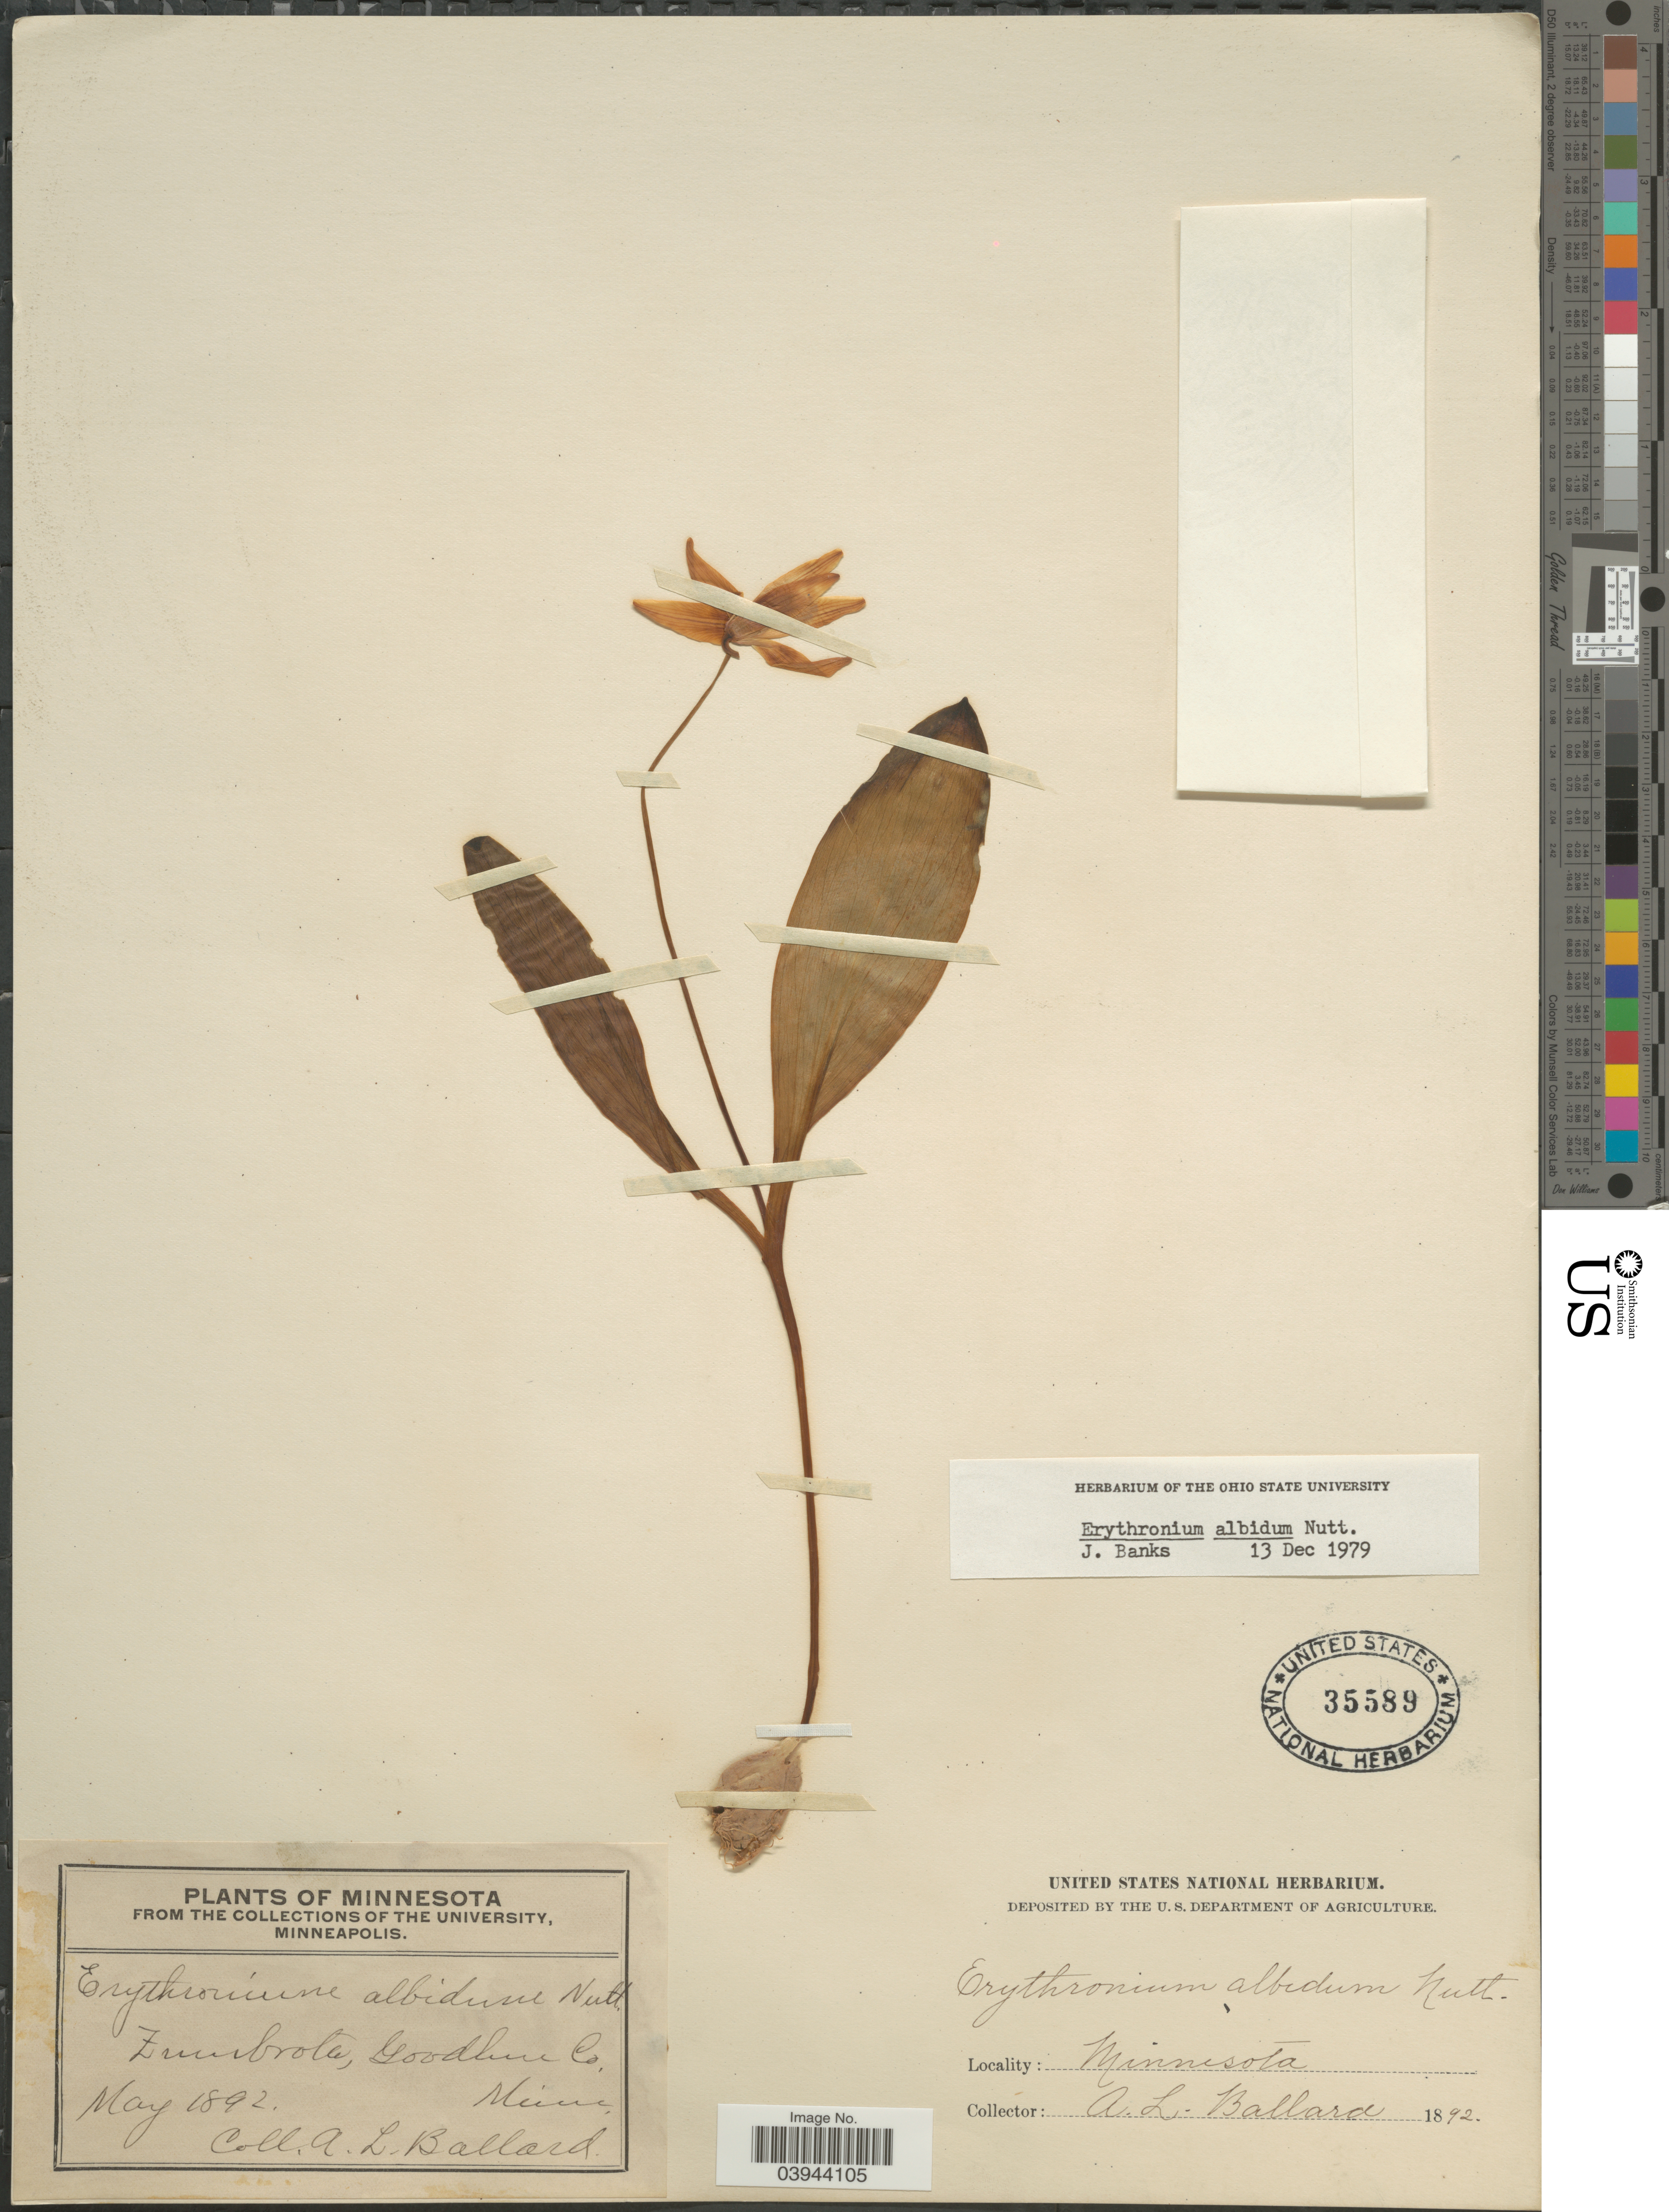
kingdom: Plantae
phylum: Tracheophyta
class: Liliopsida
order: Liliales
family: Liliaceae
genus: Erythronium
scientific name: Erythronium albidum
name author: Nutt.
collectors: A. L. Ballard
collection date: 1892-05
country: United States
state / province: Minnesota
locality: Zumbrota, Goodhue Co.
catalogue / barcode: US 35589